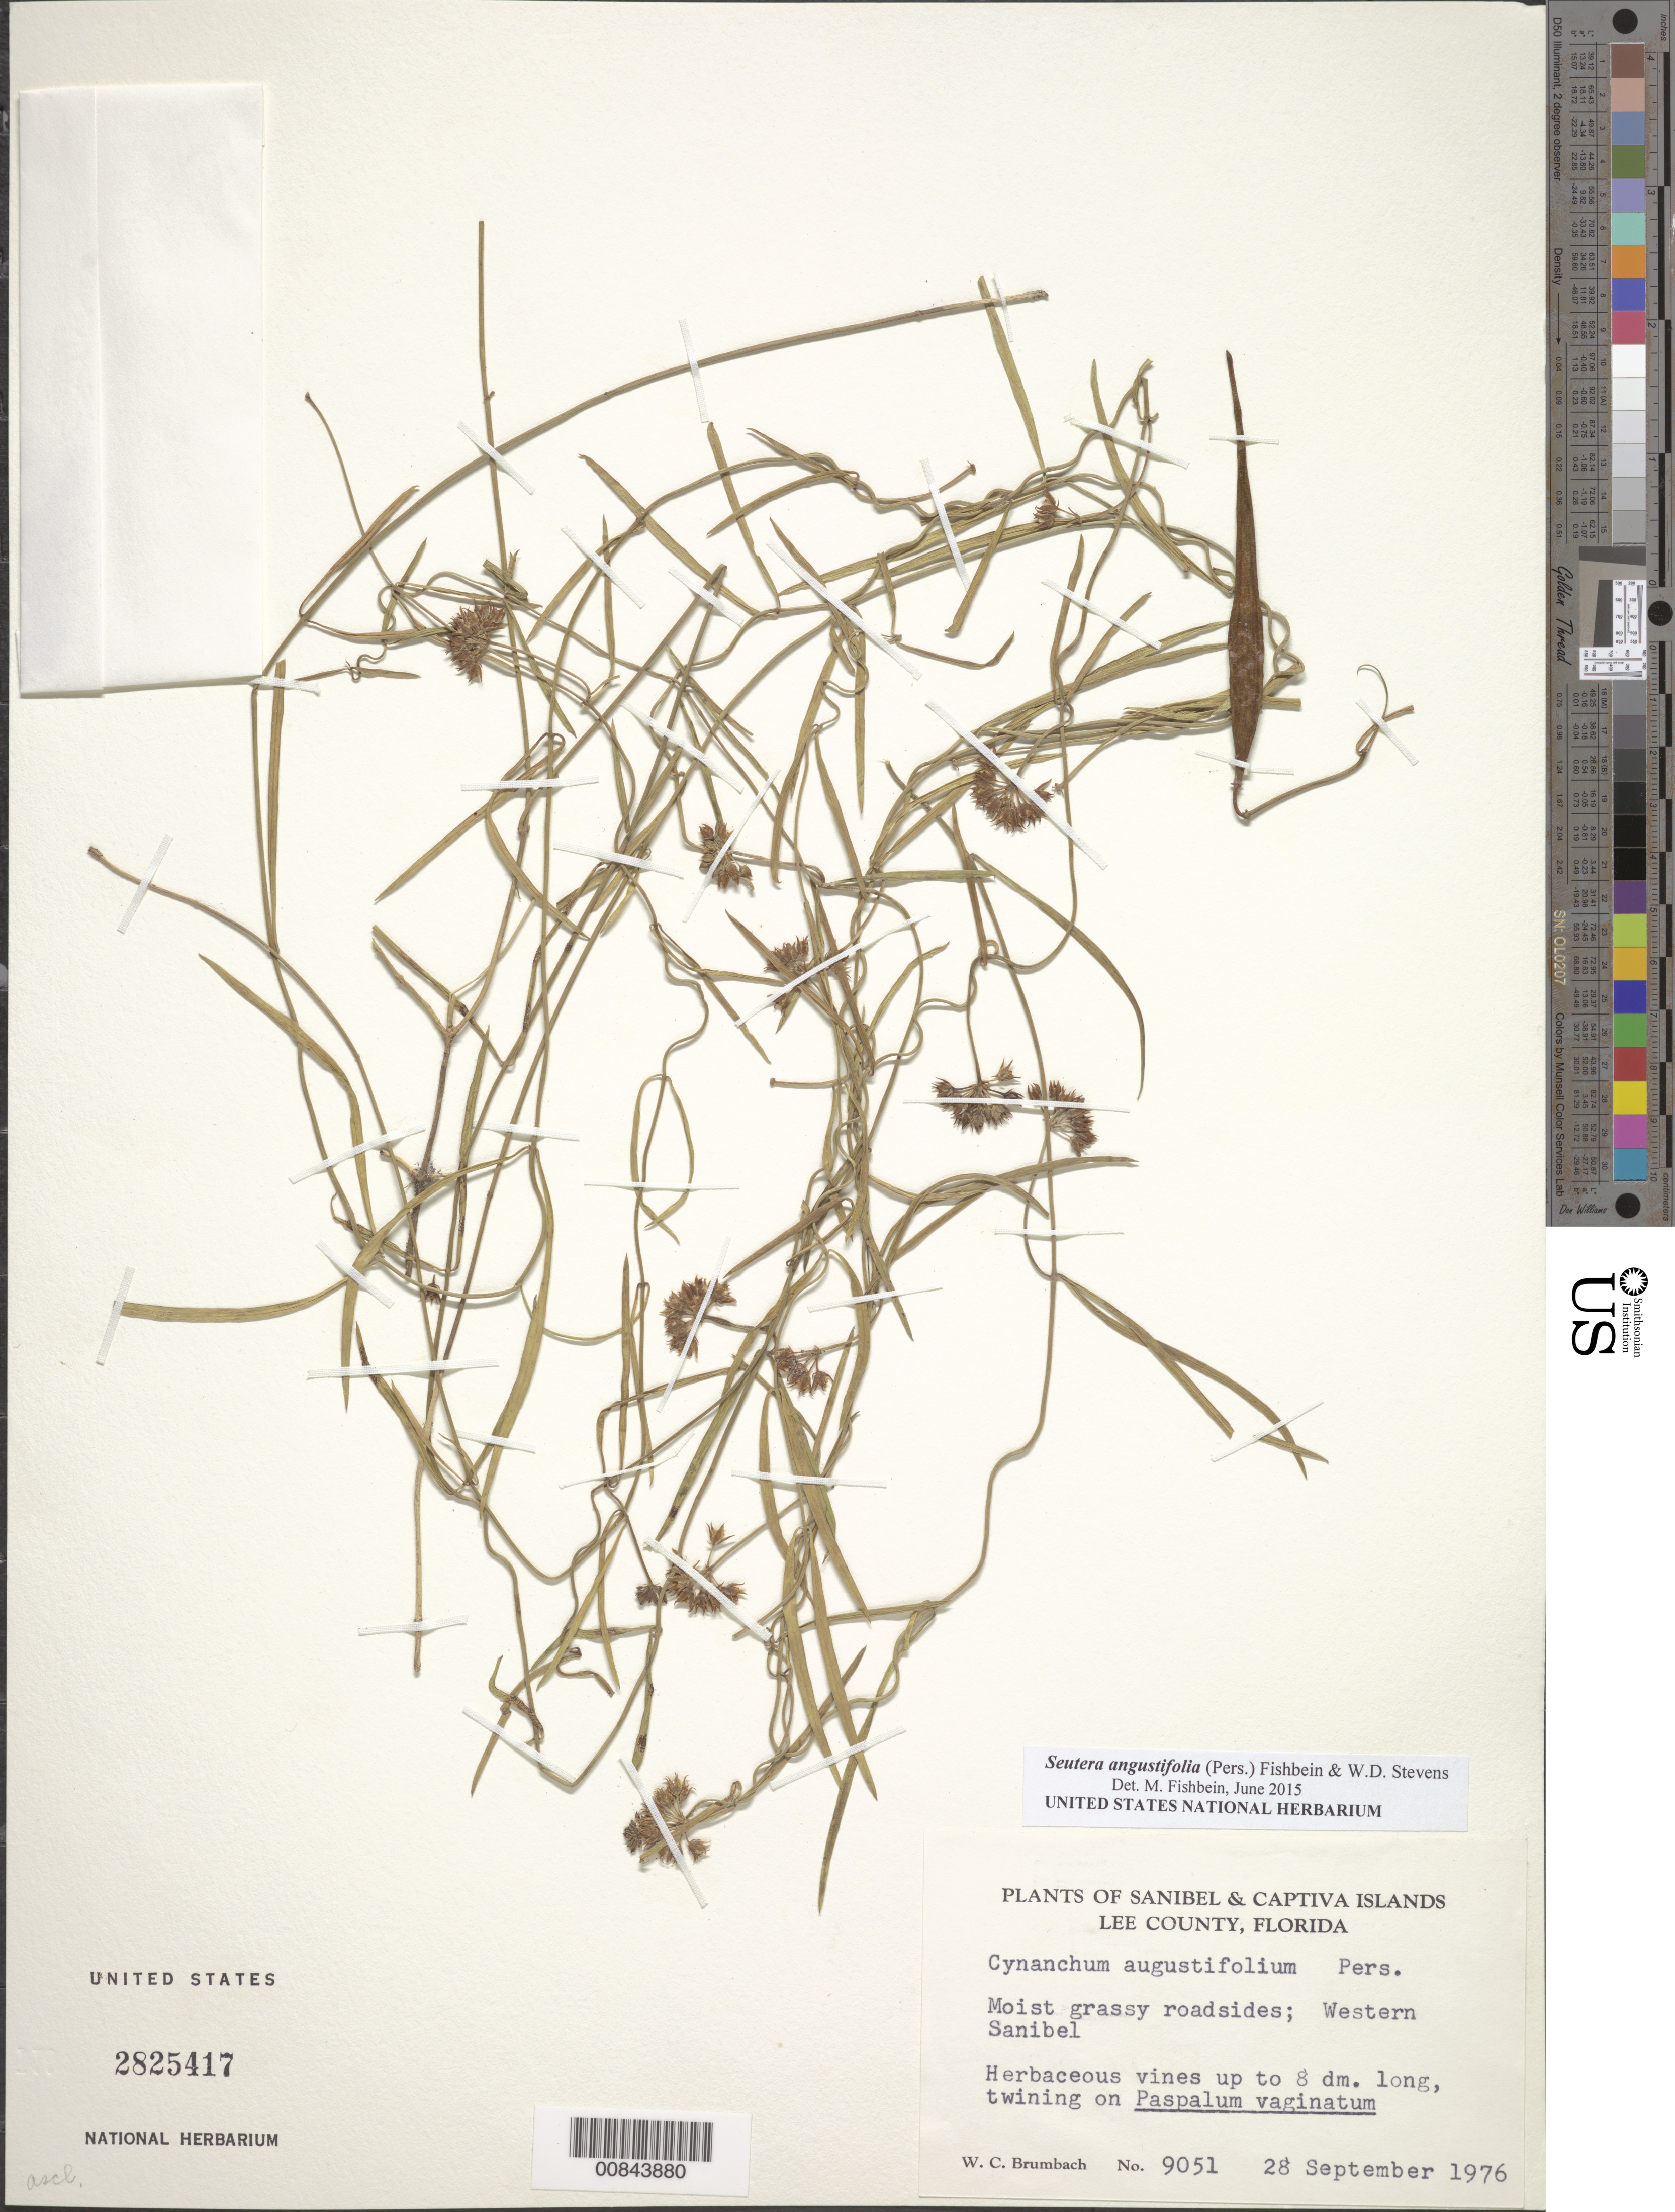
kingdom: Plantae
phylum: Tracheophyta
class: Magnoliopsida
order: Gentianales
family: Apocynaceae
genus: Seutera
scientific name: Seutera angustifolia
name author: Fishbein & W.D. Stevens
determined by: Fishbein, M.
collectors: W. C. Brumbach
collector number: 9051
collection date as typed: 28 Sep 1976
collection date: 1976-09-28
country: United States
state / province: Florida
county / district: Lee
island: Sanibel Island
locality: Western Sanibel.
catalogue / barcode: US 2825417